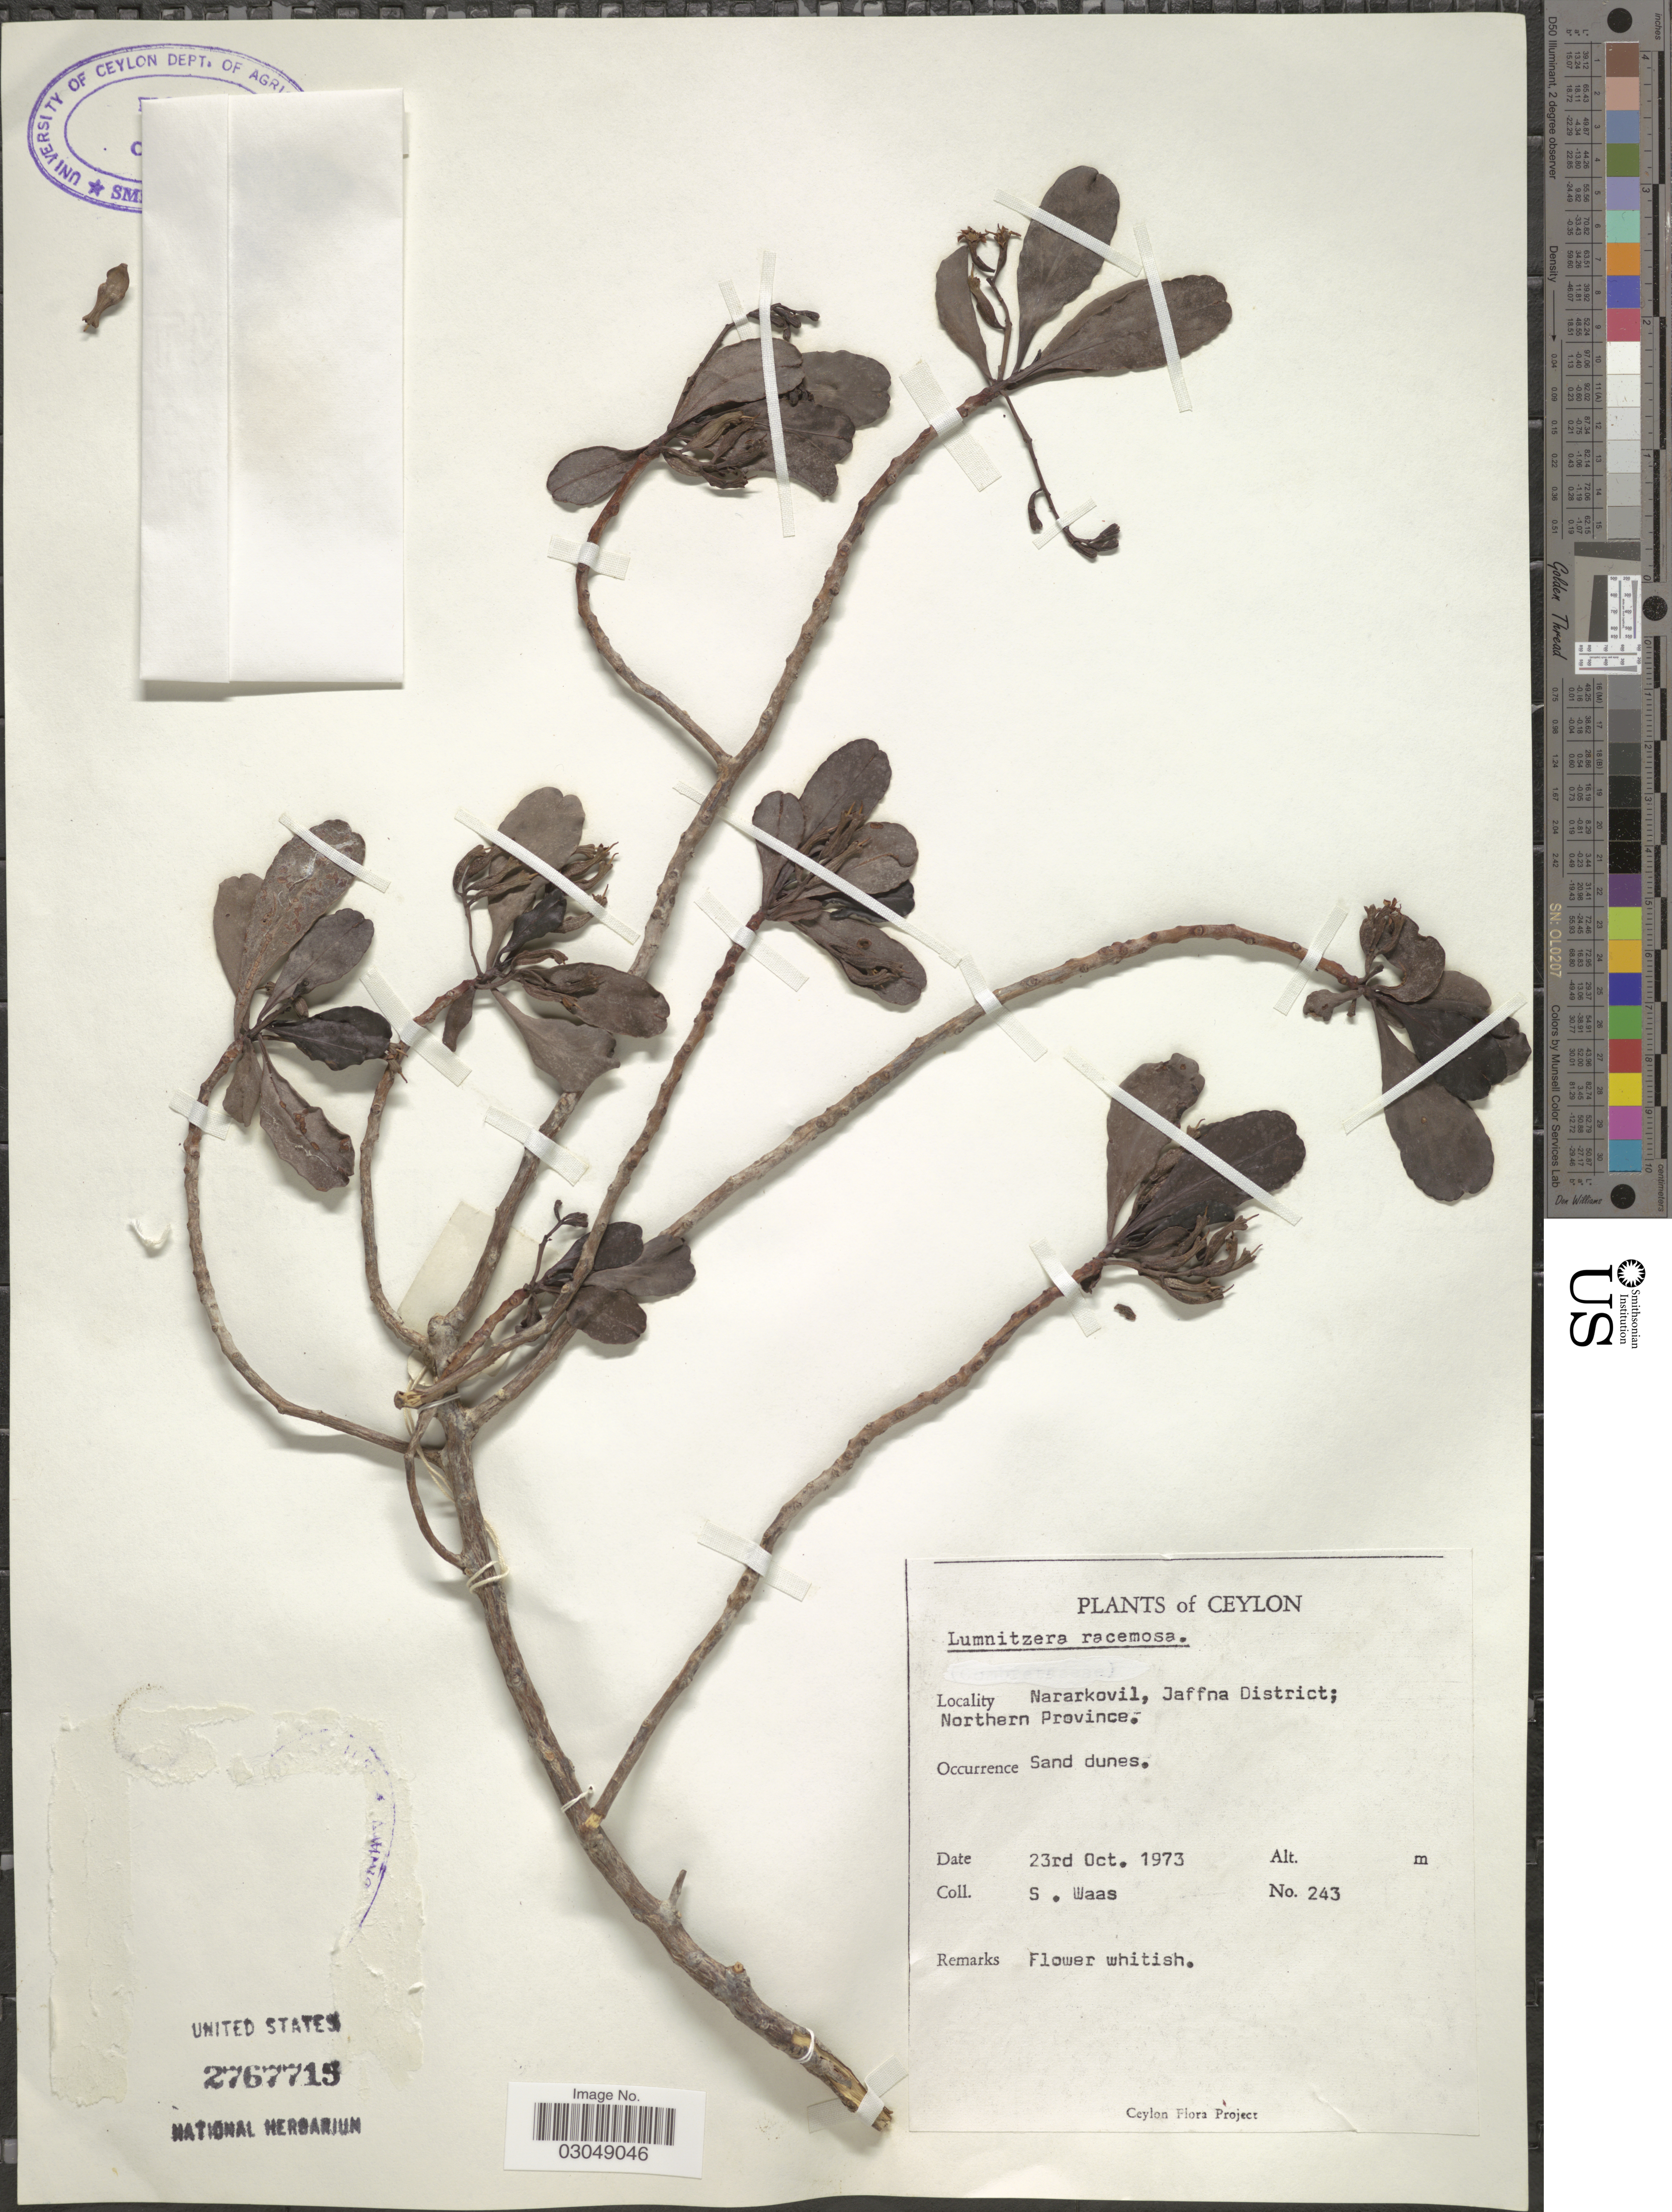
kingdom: Plantae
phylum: Tracheophyta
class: Magnoliopsida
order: Myrtales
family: Combretaceae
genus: Lumnitzera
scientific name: Lumnitzera racemosa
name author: Willd.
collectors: S. Waas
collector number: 243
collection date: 1973-10-23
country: Sri Lanka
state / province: Northern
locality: Ceylon. Nararkovil, Jaffna District.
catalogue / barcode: US 2767715